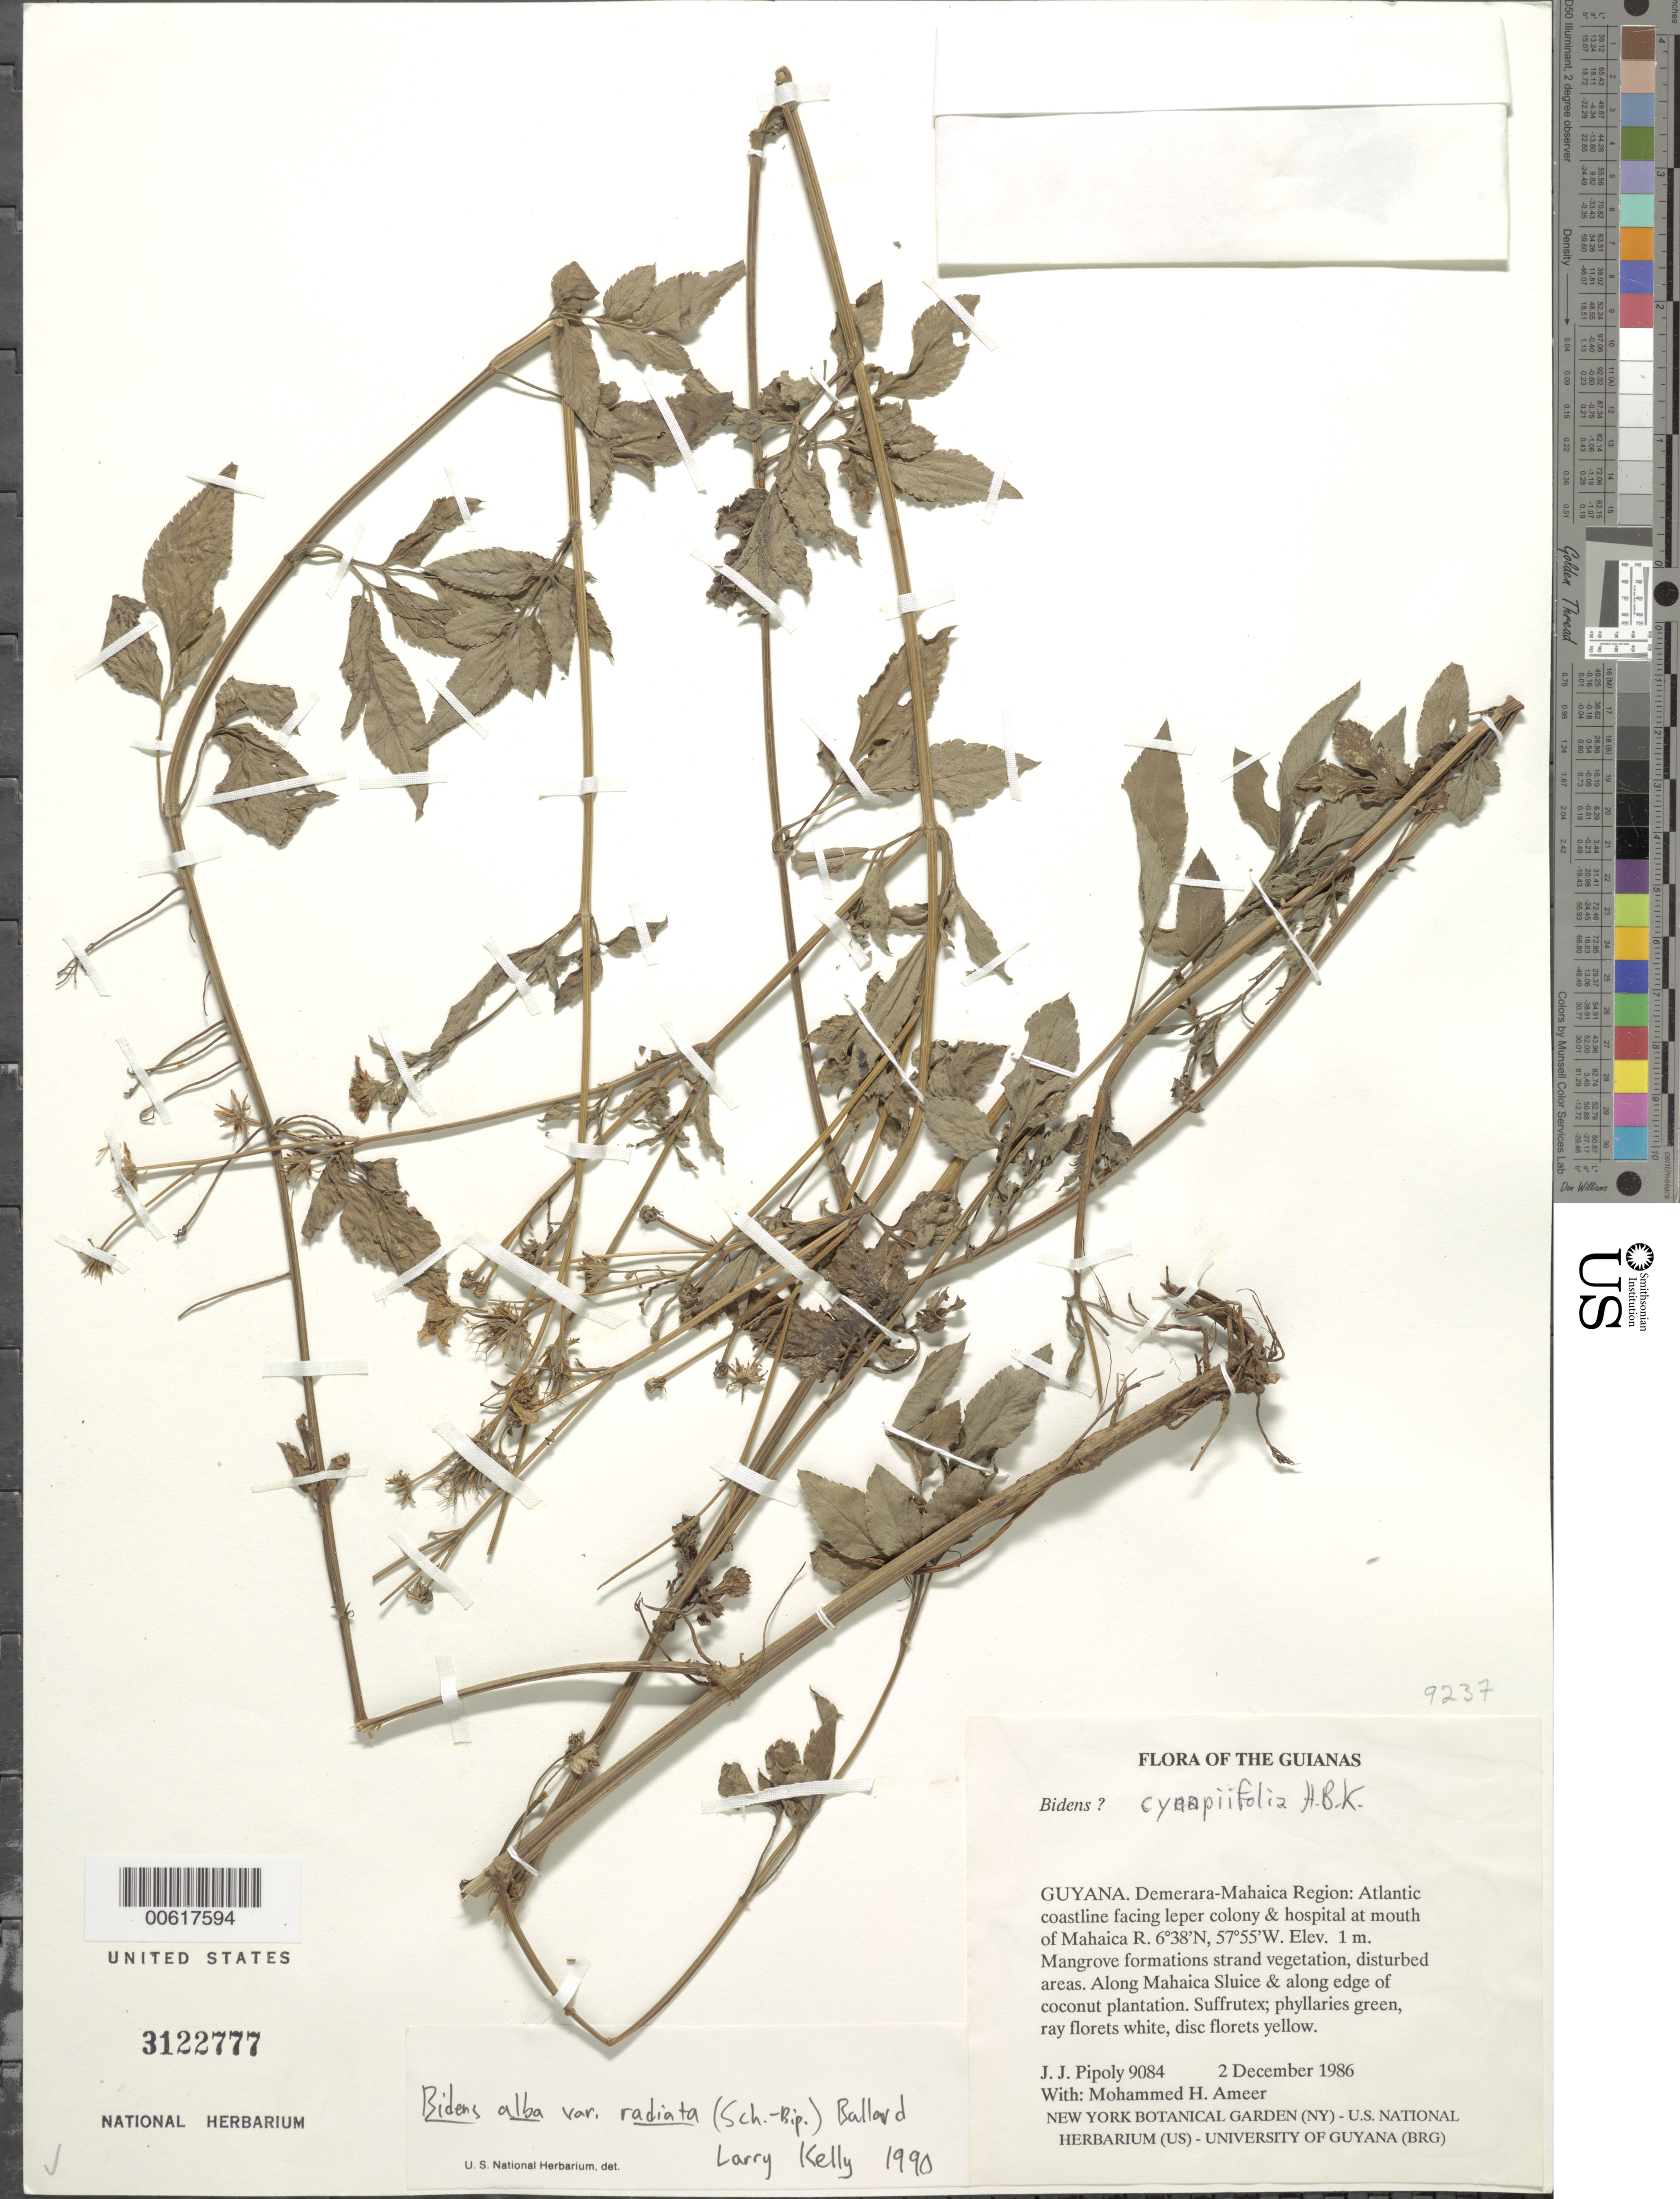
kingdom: Plantae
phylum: Tracheophyta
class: Magnoliopsida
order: Asterales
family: Asteraceae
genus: Bidens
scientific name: Bidens alba var. radiata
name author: (Sch. Bip.) R.E. Ballard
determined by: Funk, Vicki A., (BOT), Smithsonian Institution - National Museum of Natural History (UNITED STATES)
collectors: J. J. Pipoly & M. Ameer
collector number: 9084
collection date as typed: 2 December 1986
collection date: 1986-12-02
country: Guyana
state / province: Demerara-Mahaica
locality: Atlantic coastline facing leper colony & hospital at mouth of Mahaica R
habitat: Mangrove formations strand vegetation, disturbed areas. Along Mahaica Sluice & along edge of coconut plantation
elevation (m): -6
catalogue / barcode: US 3122777